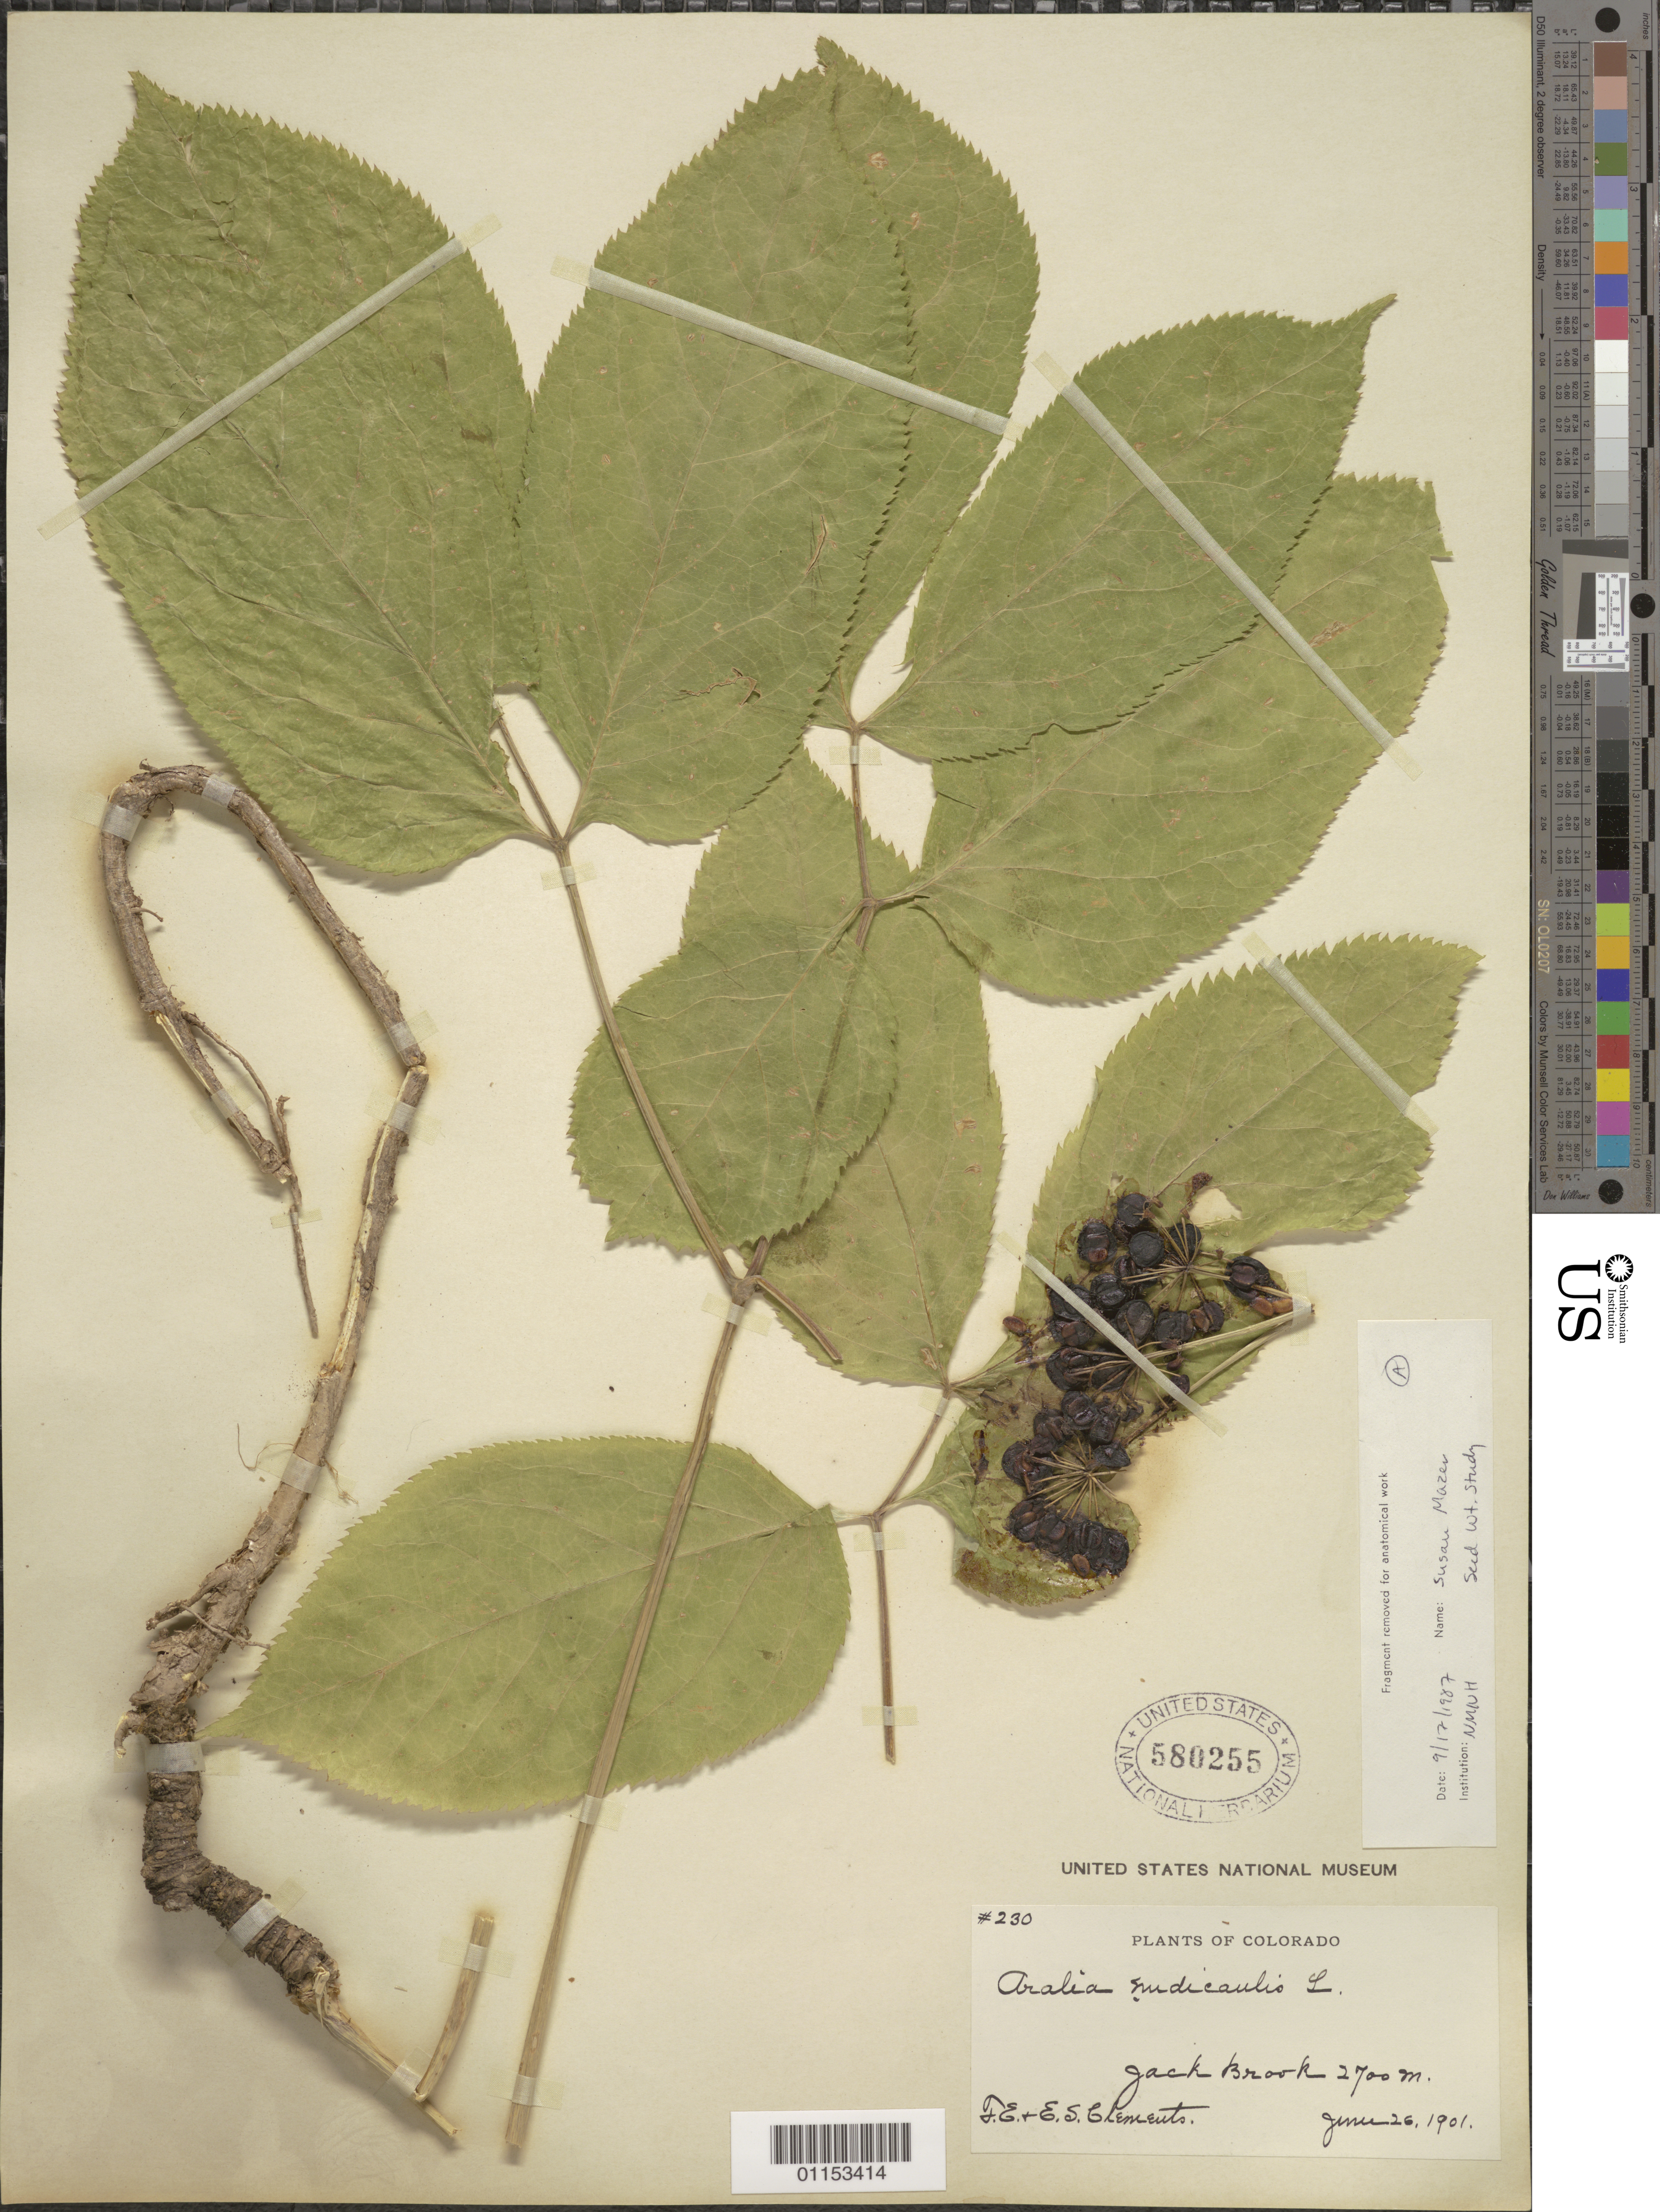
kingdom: Plantae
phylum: Tracheophyta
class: Magnoliopsida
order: Apiales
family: Araliaceae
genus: Aralia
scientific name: Aralia nudicaulis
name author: L.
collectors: F. E. Clements & E. S. Clements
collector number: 230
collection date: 1901-06-26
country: United States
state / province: Colorado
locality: Jack Brook.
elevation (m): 2700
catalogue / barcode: US 580255